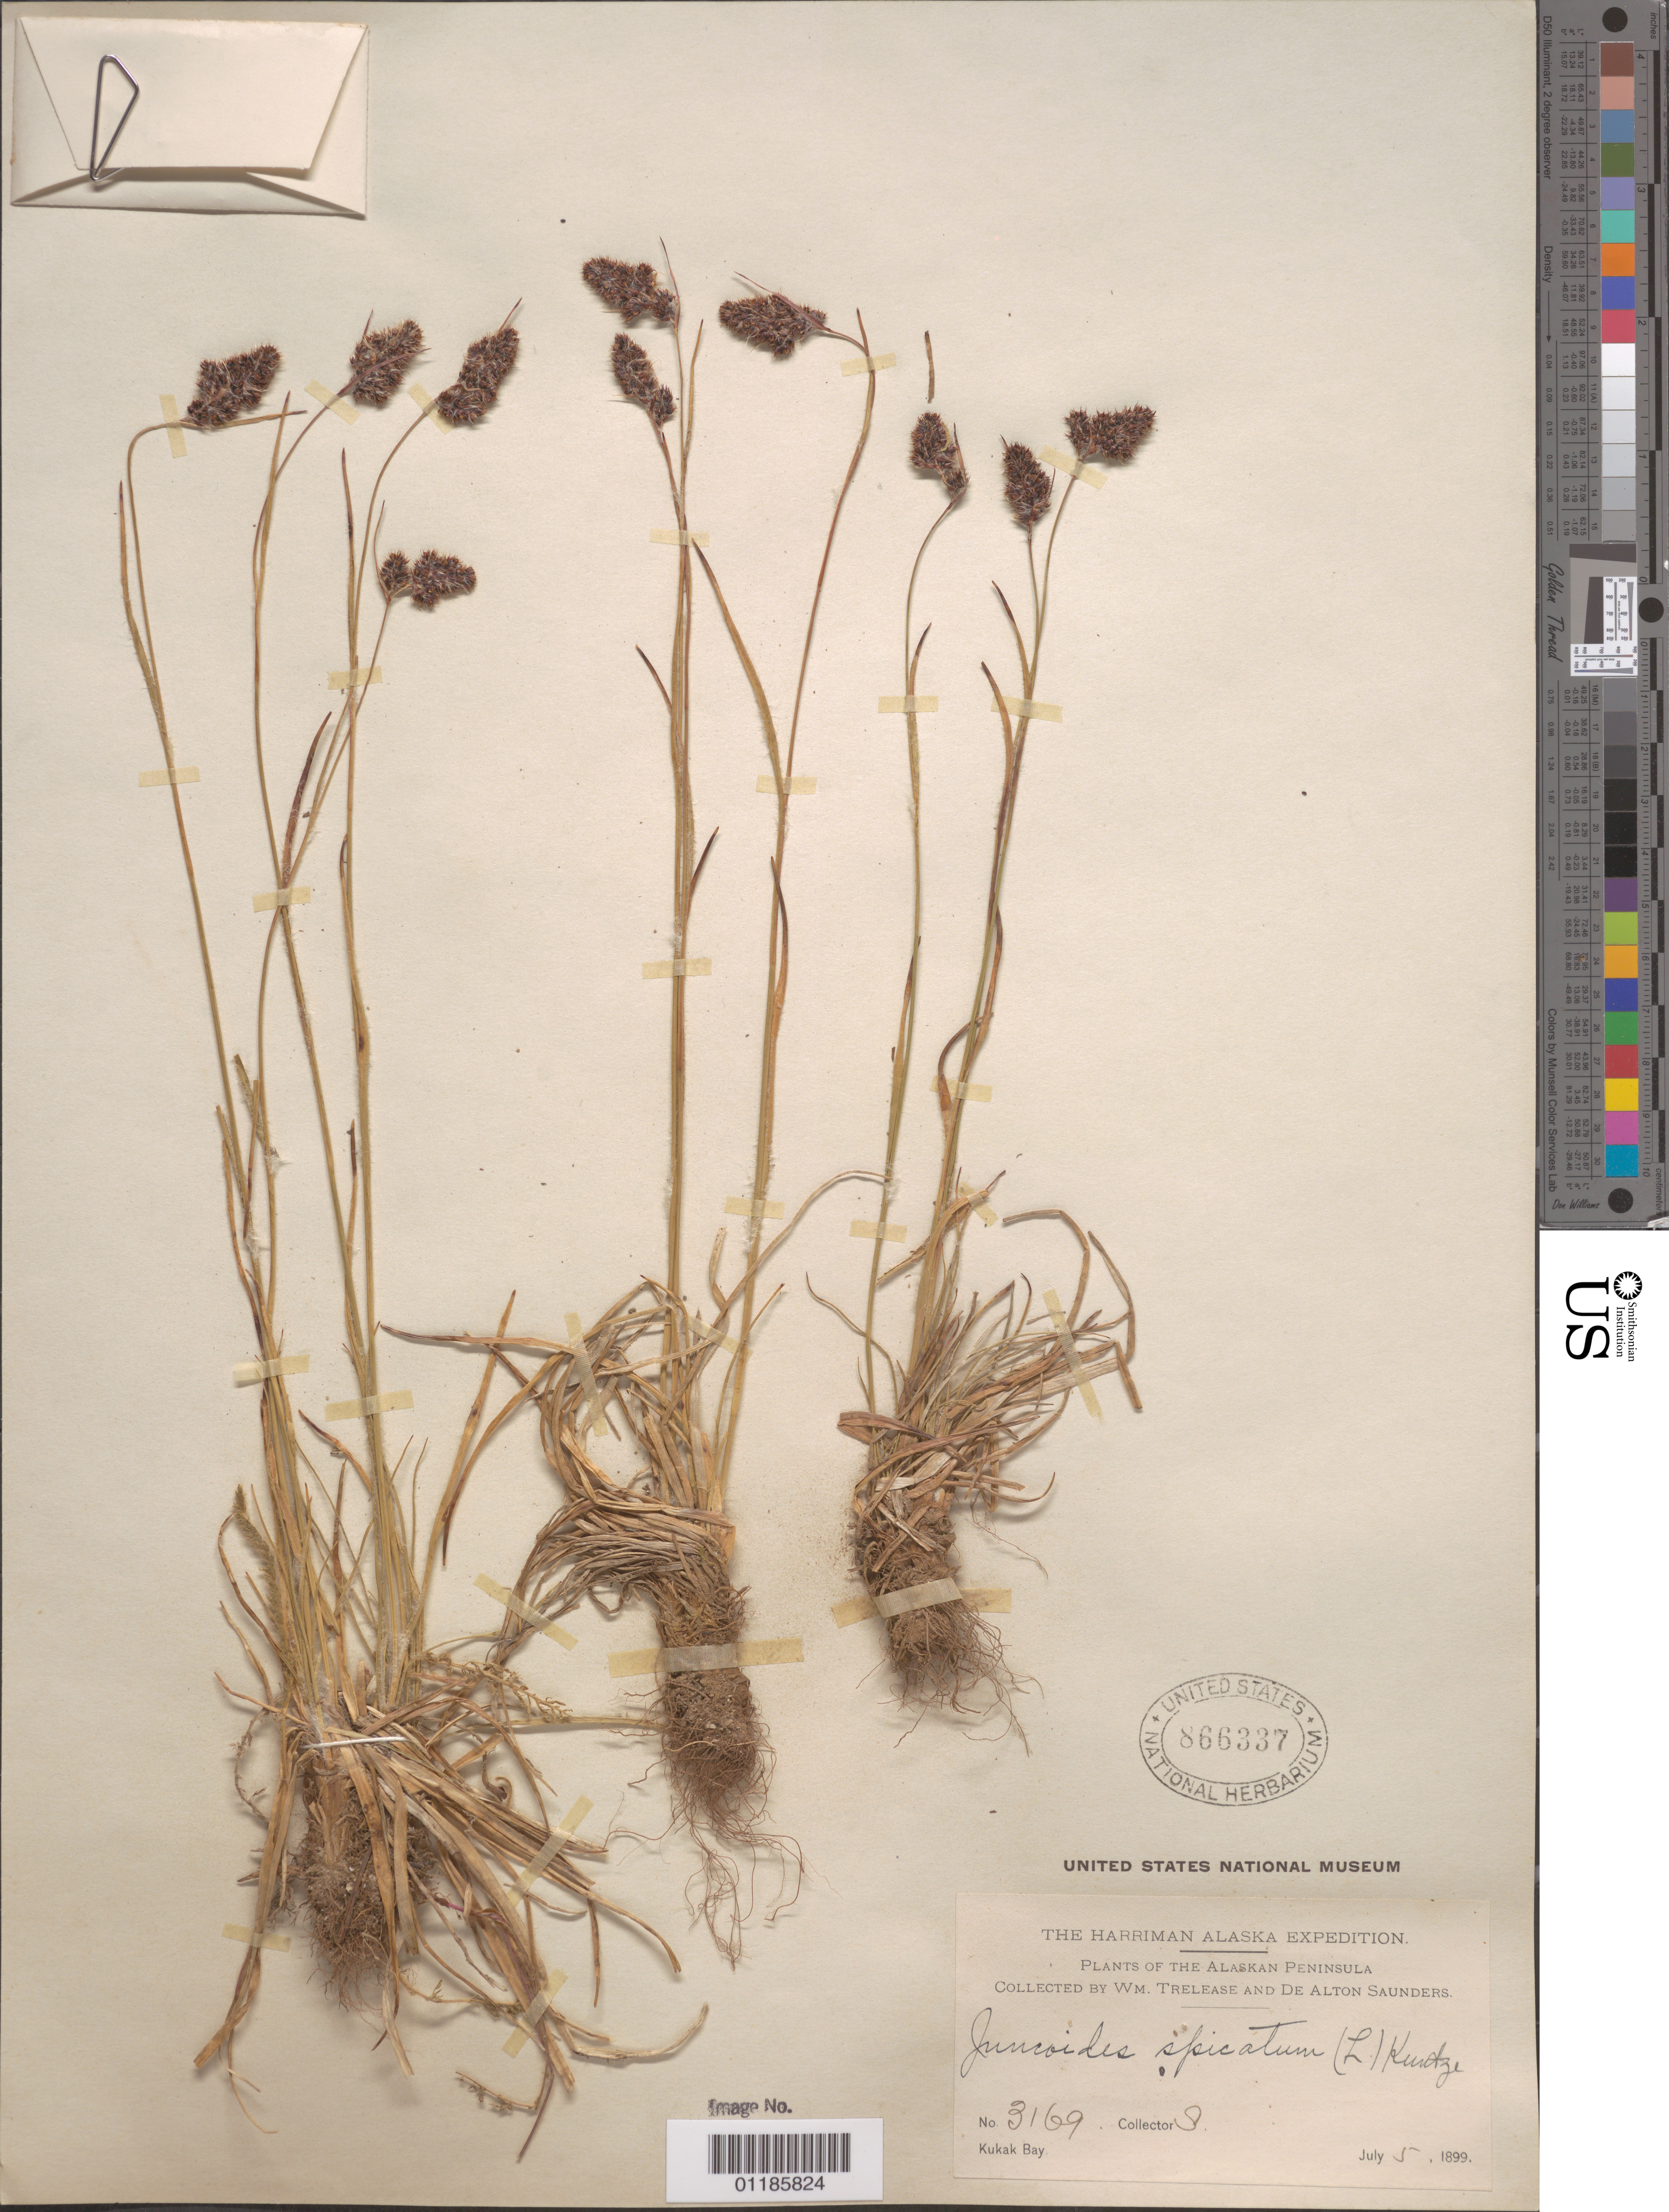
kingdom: Plantae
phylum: Tracheophyta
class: Liliopsida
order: Poales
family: Juncaceae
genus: Luzula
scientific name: Luzula spicata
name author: (L.) DC.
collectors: W. Trelease & D. A. Saunders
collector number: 3169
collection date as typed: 05 Jul 1899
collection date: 1899-07-05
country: United States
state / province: Alaska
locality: Kukak Bay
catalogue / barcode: US 866337